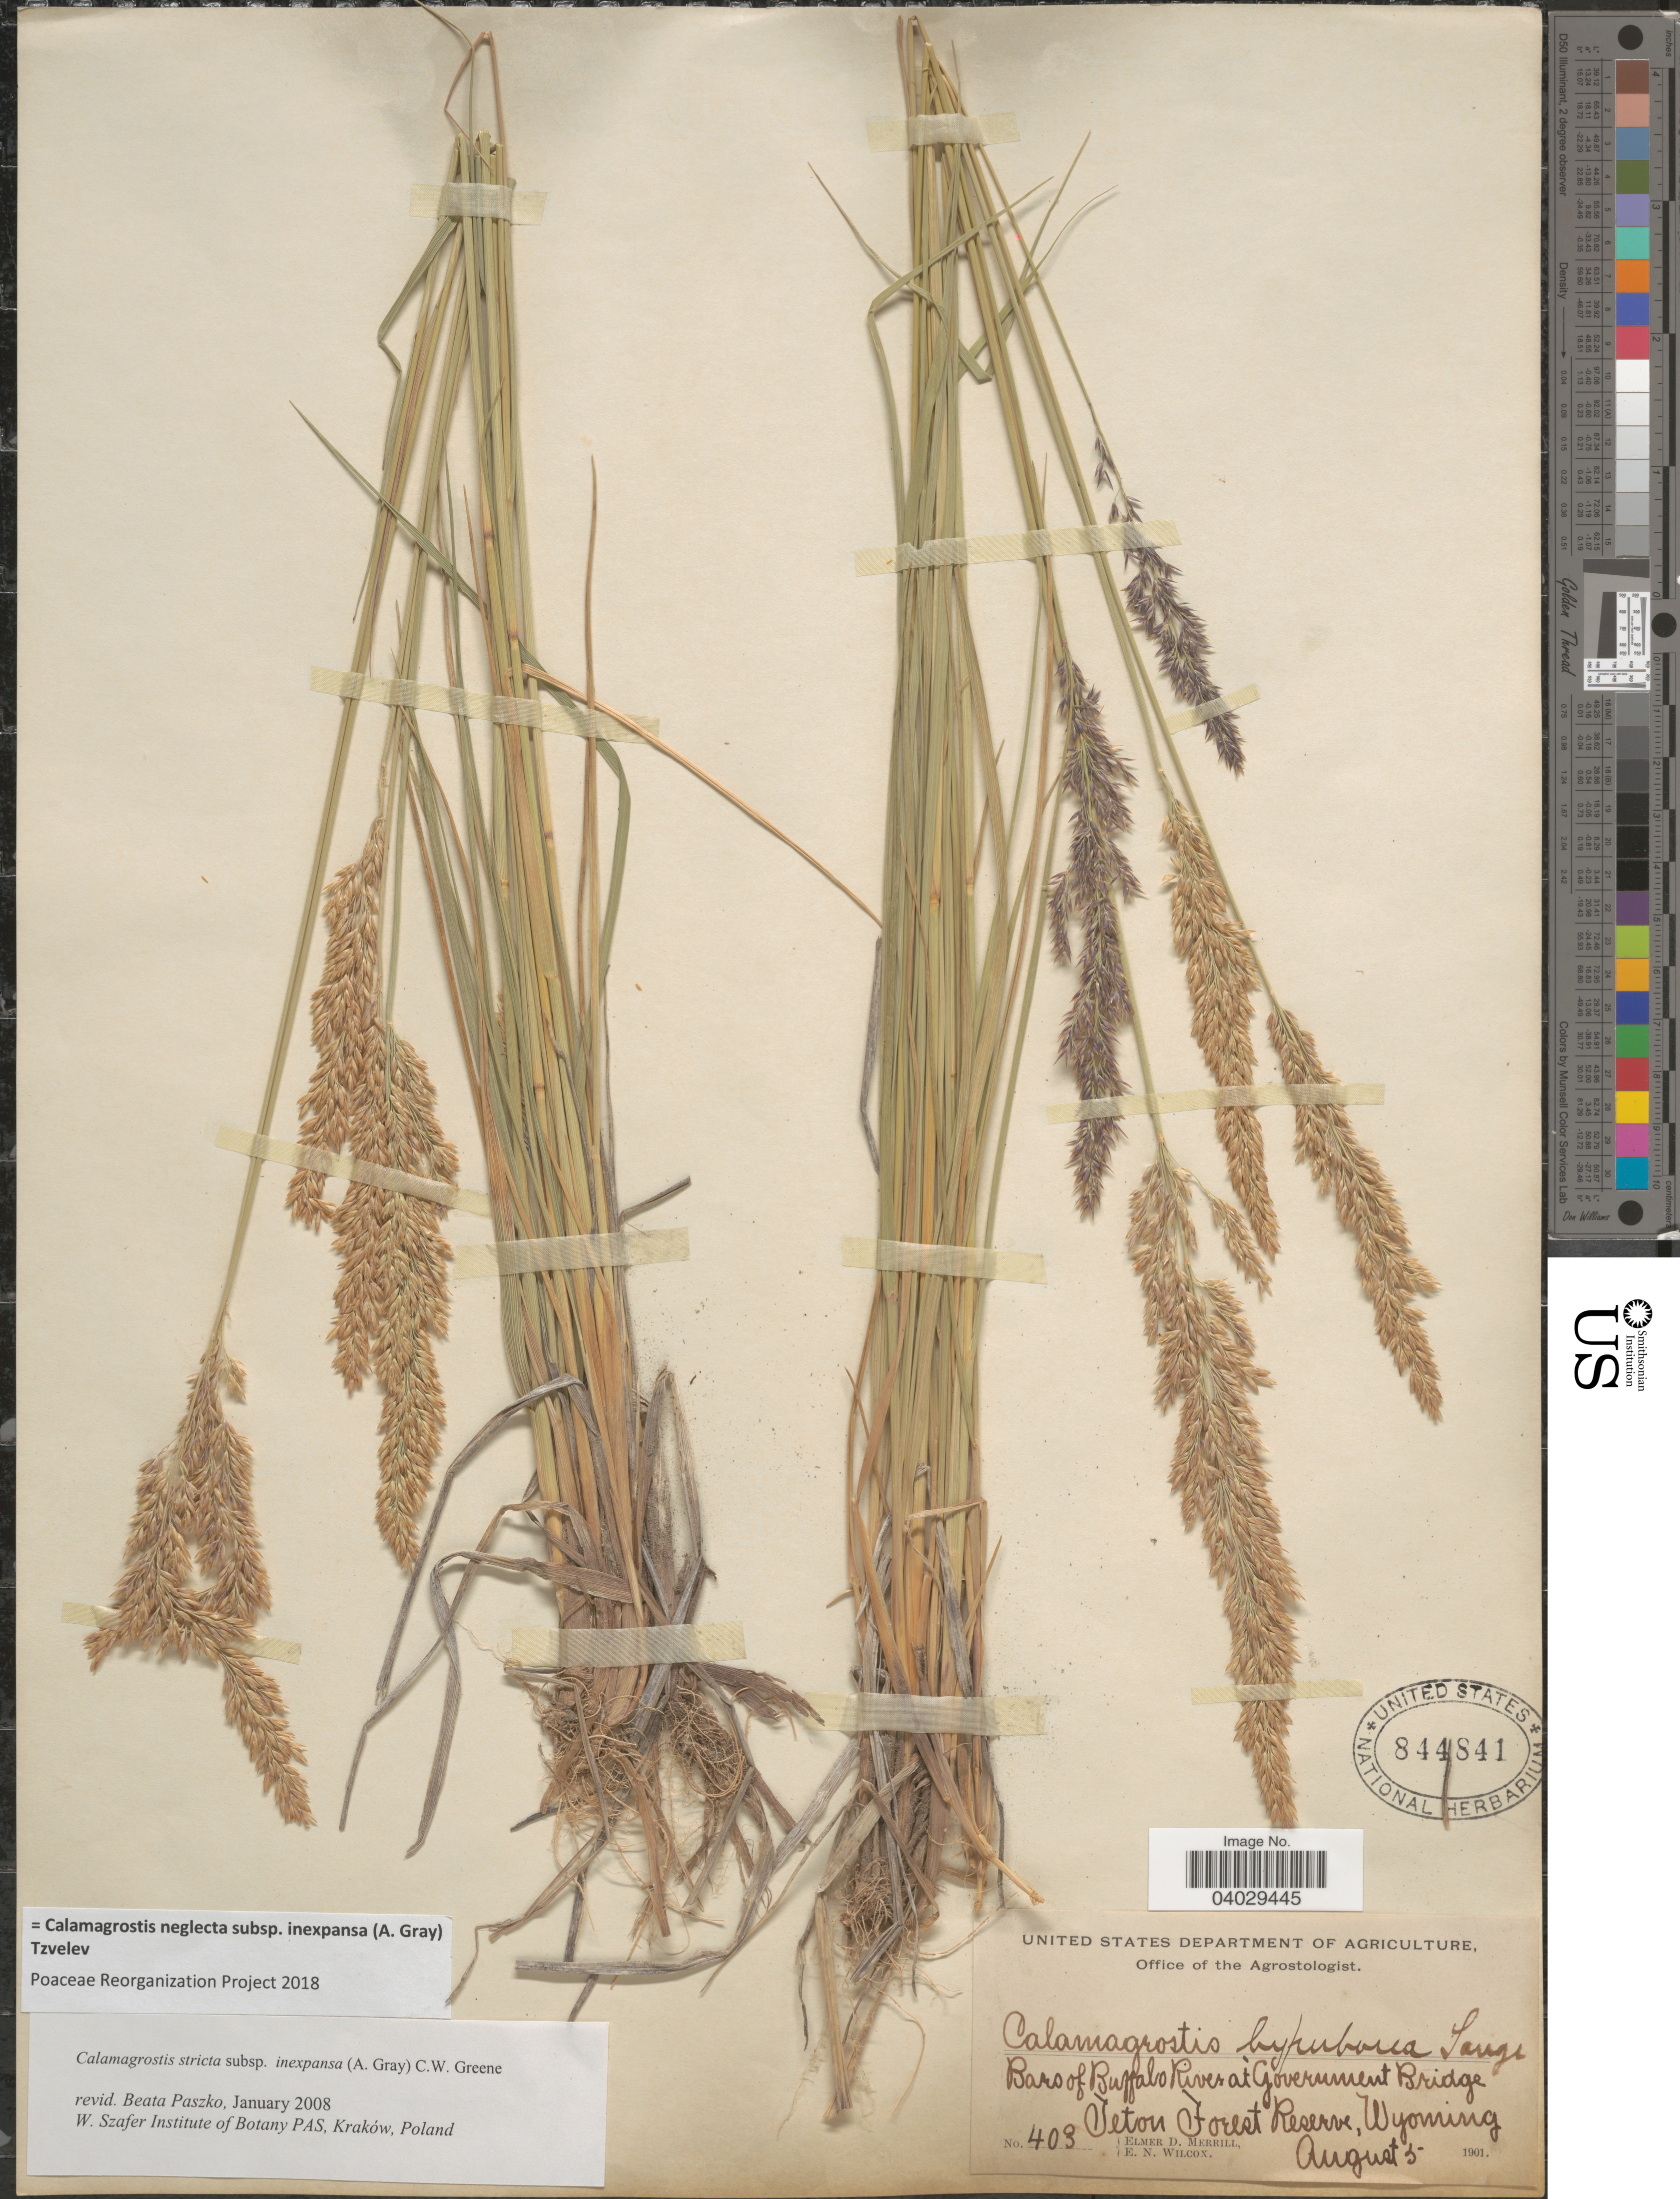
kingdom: Plantae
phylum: Tracheophyta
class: Liliopsida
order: Poales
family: Poaceae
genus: Calamagrostis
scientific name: Calamagrostis neglecta subsp. inexpansa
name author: (A. Gray) Tzvelev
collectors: E. D. Merrill & E. Wilcox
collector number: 403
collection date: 1901-08-05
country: United States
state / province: Wyoming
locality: Bars of Buffalo River at Government Bridge. Teton Forest Reserve.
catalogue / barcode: US 844841